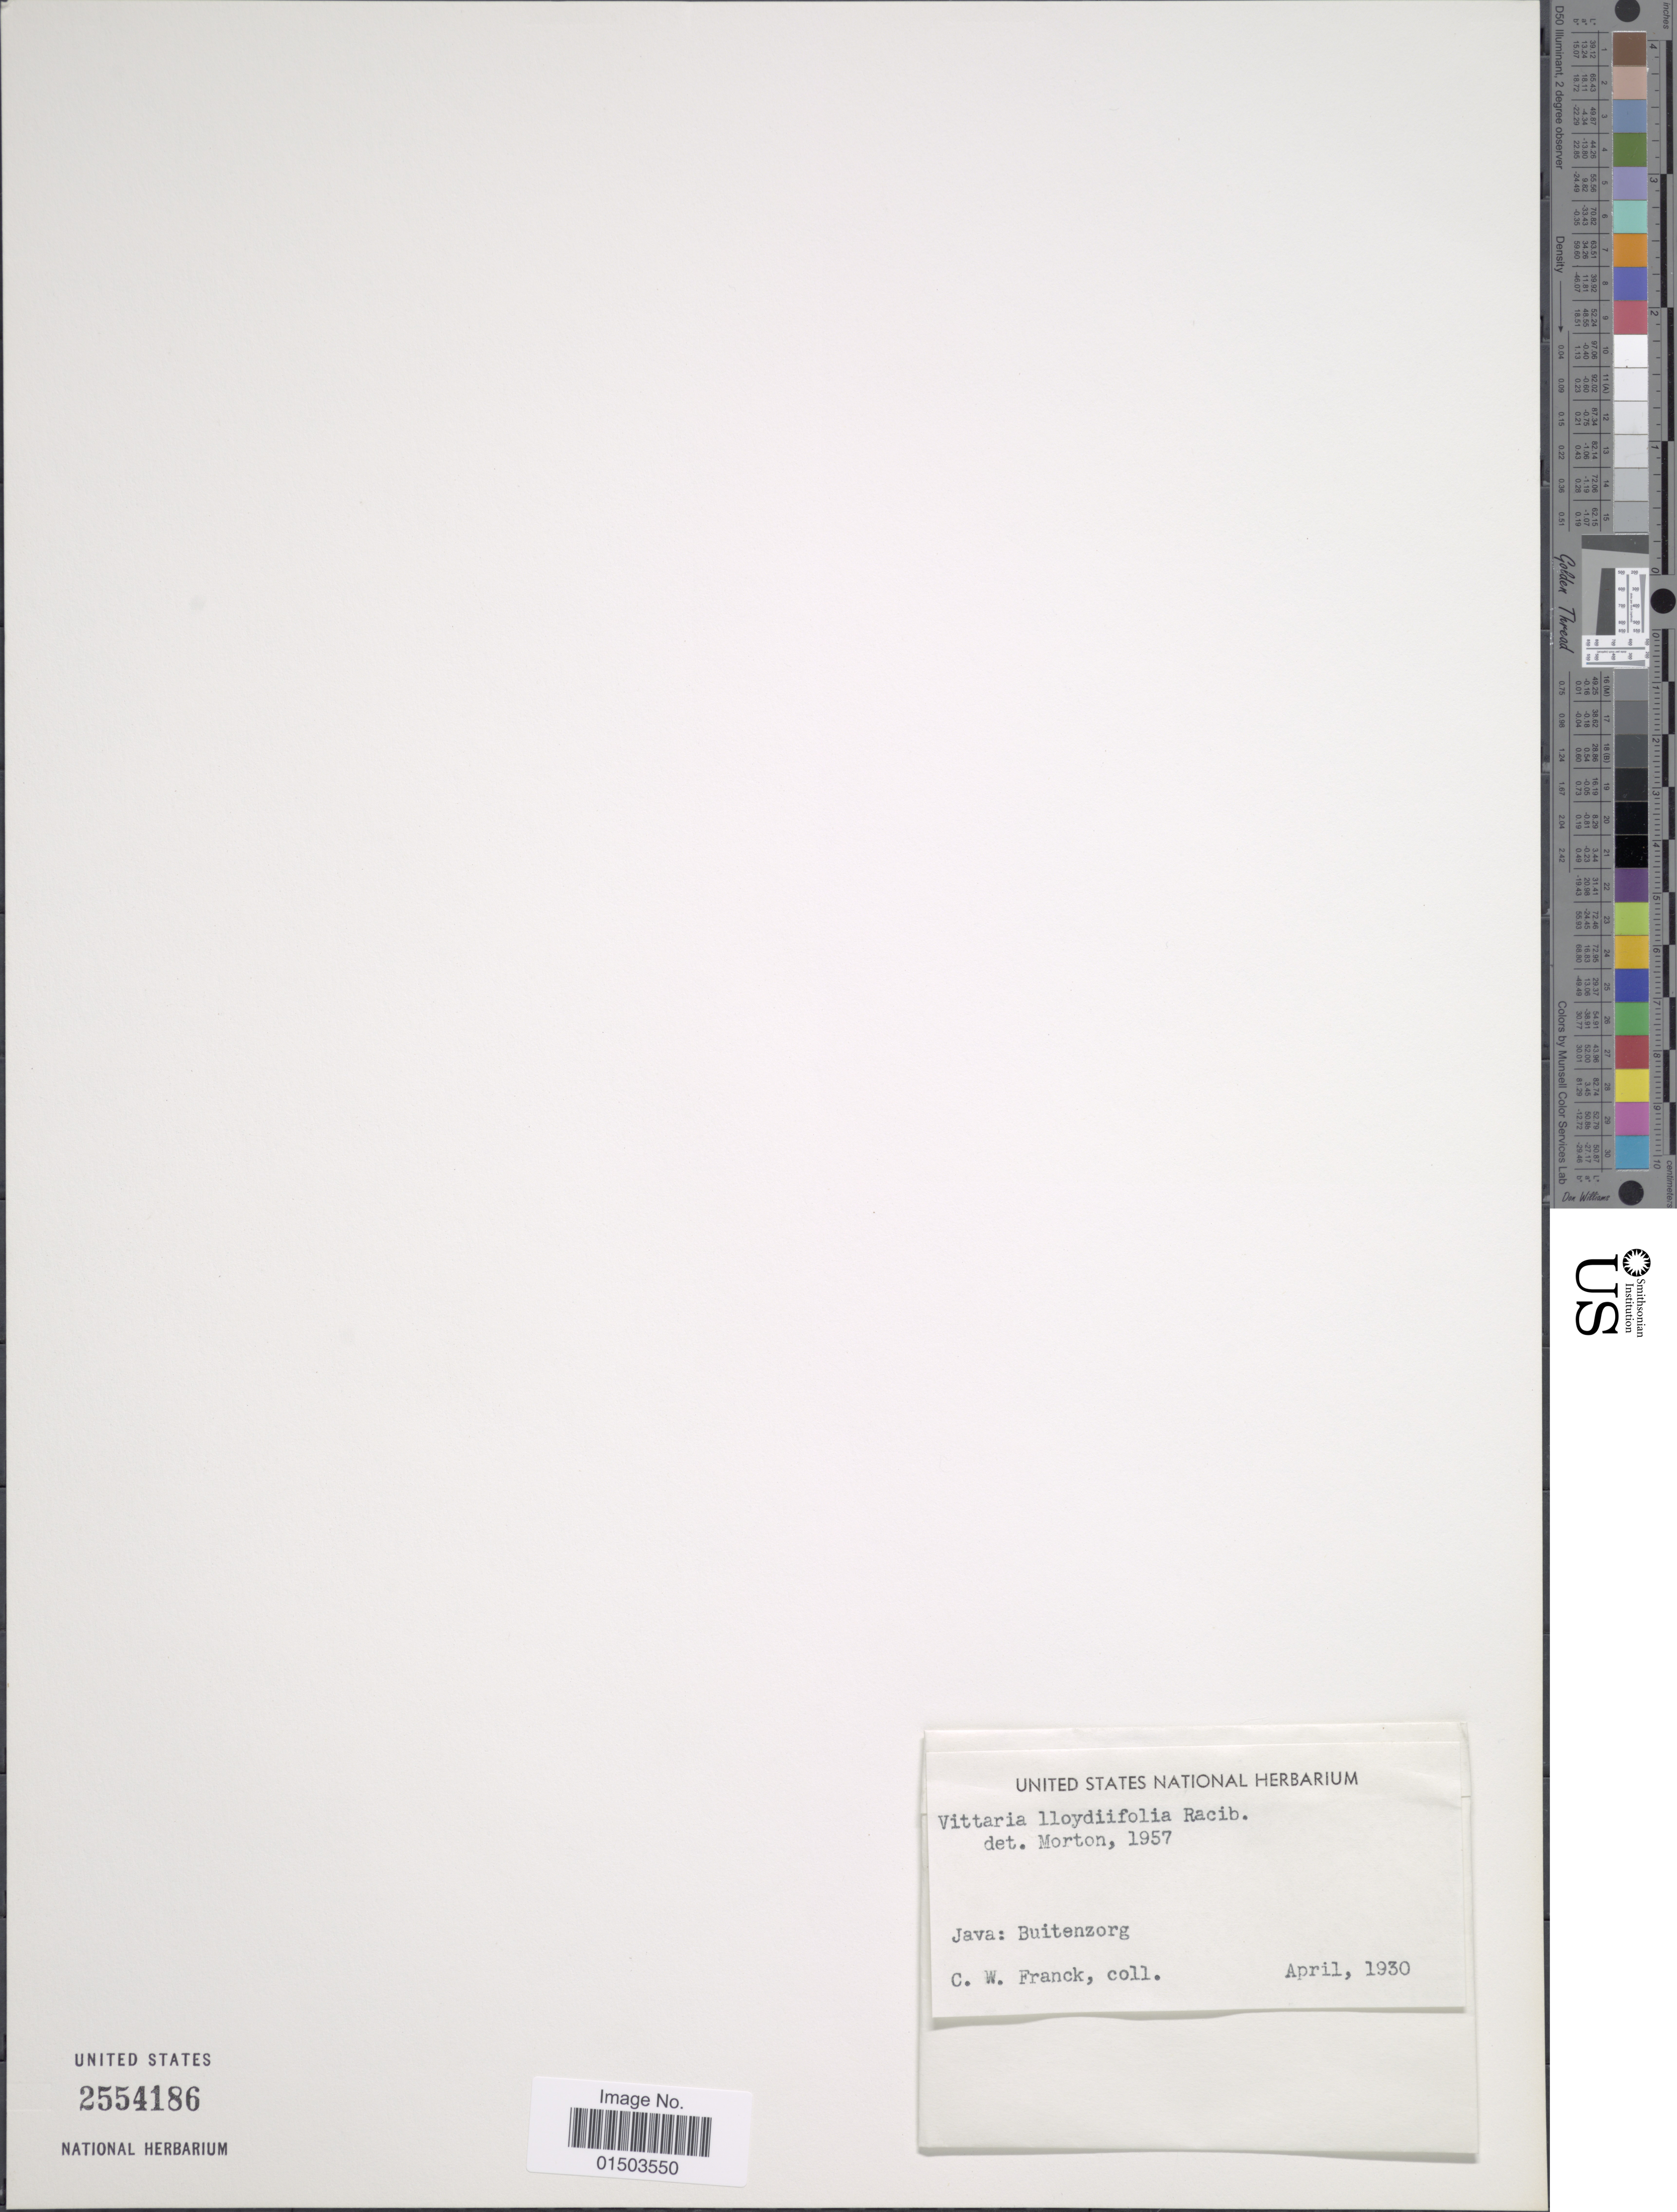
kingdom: Plantae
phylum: Tracheophyta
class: Polypodiopsida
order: Polypodiales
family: Pteridaceae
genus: Vittaria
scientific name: Vittaria lloydiifolia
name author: Racib.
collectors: C. Franck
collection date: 1930-04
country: Indonesia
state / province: Java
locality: Java: Buitenzorg.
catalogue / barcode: US 2554186